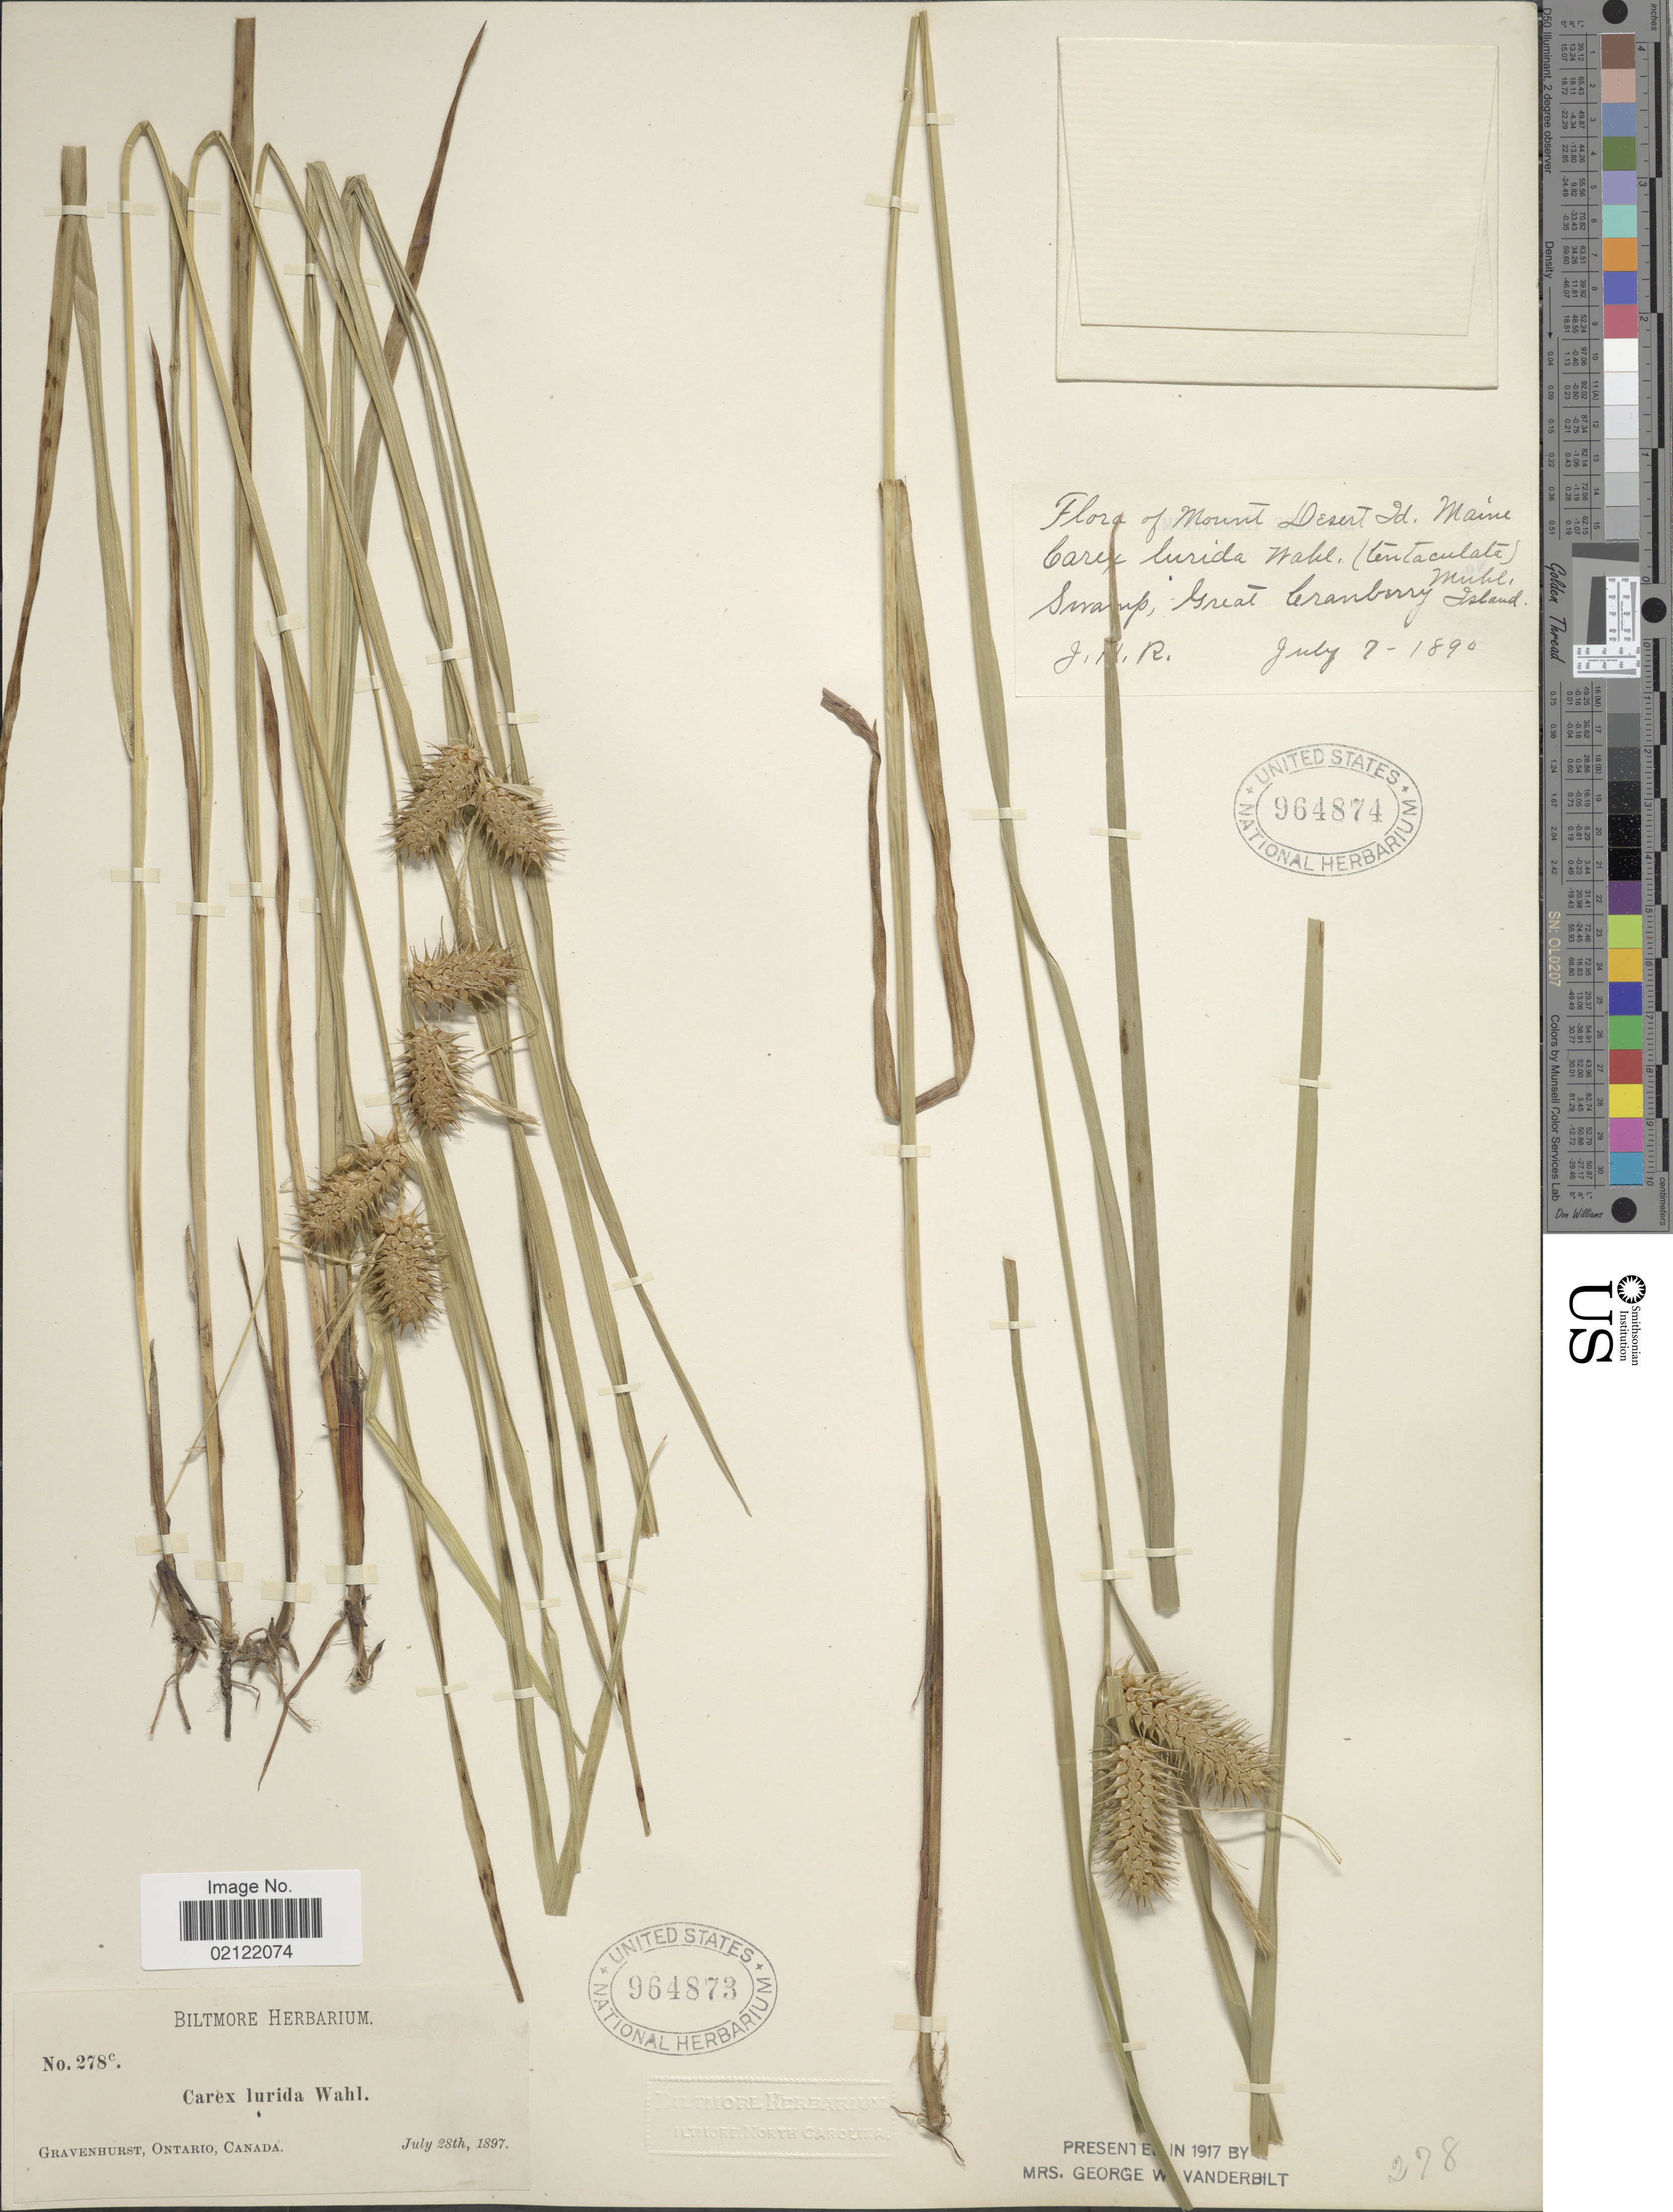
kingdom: Plantae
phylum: Tracheophyta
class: Liliopsida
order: Poales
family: Cyperaceae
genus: Carex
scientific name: Carex lurida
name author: Wahlenb.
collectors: J. Redfield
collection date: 1890-07-07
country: United States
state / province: Maine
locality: Mount Desert Id. Maine. Swamp, Great Cranberry Island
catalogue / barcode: US 964874-2